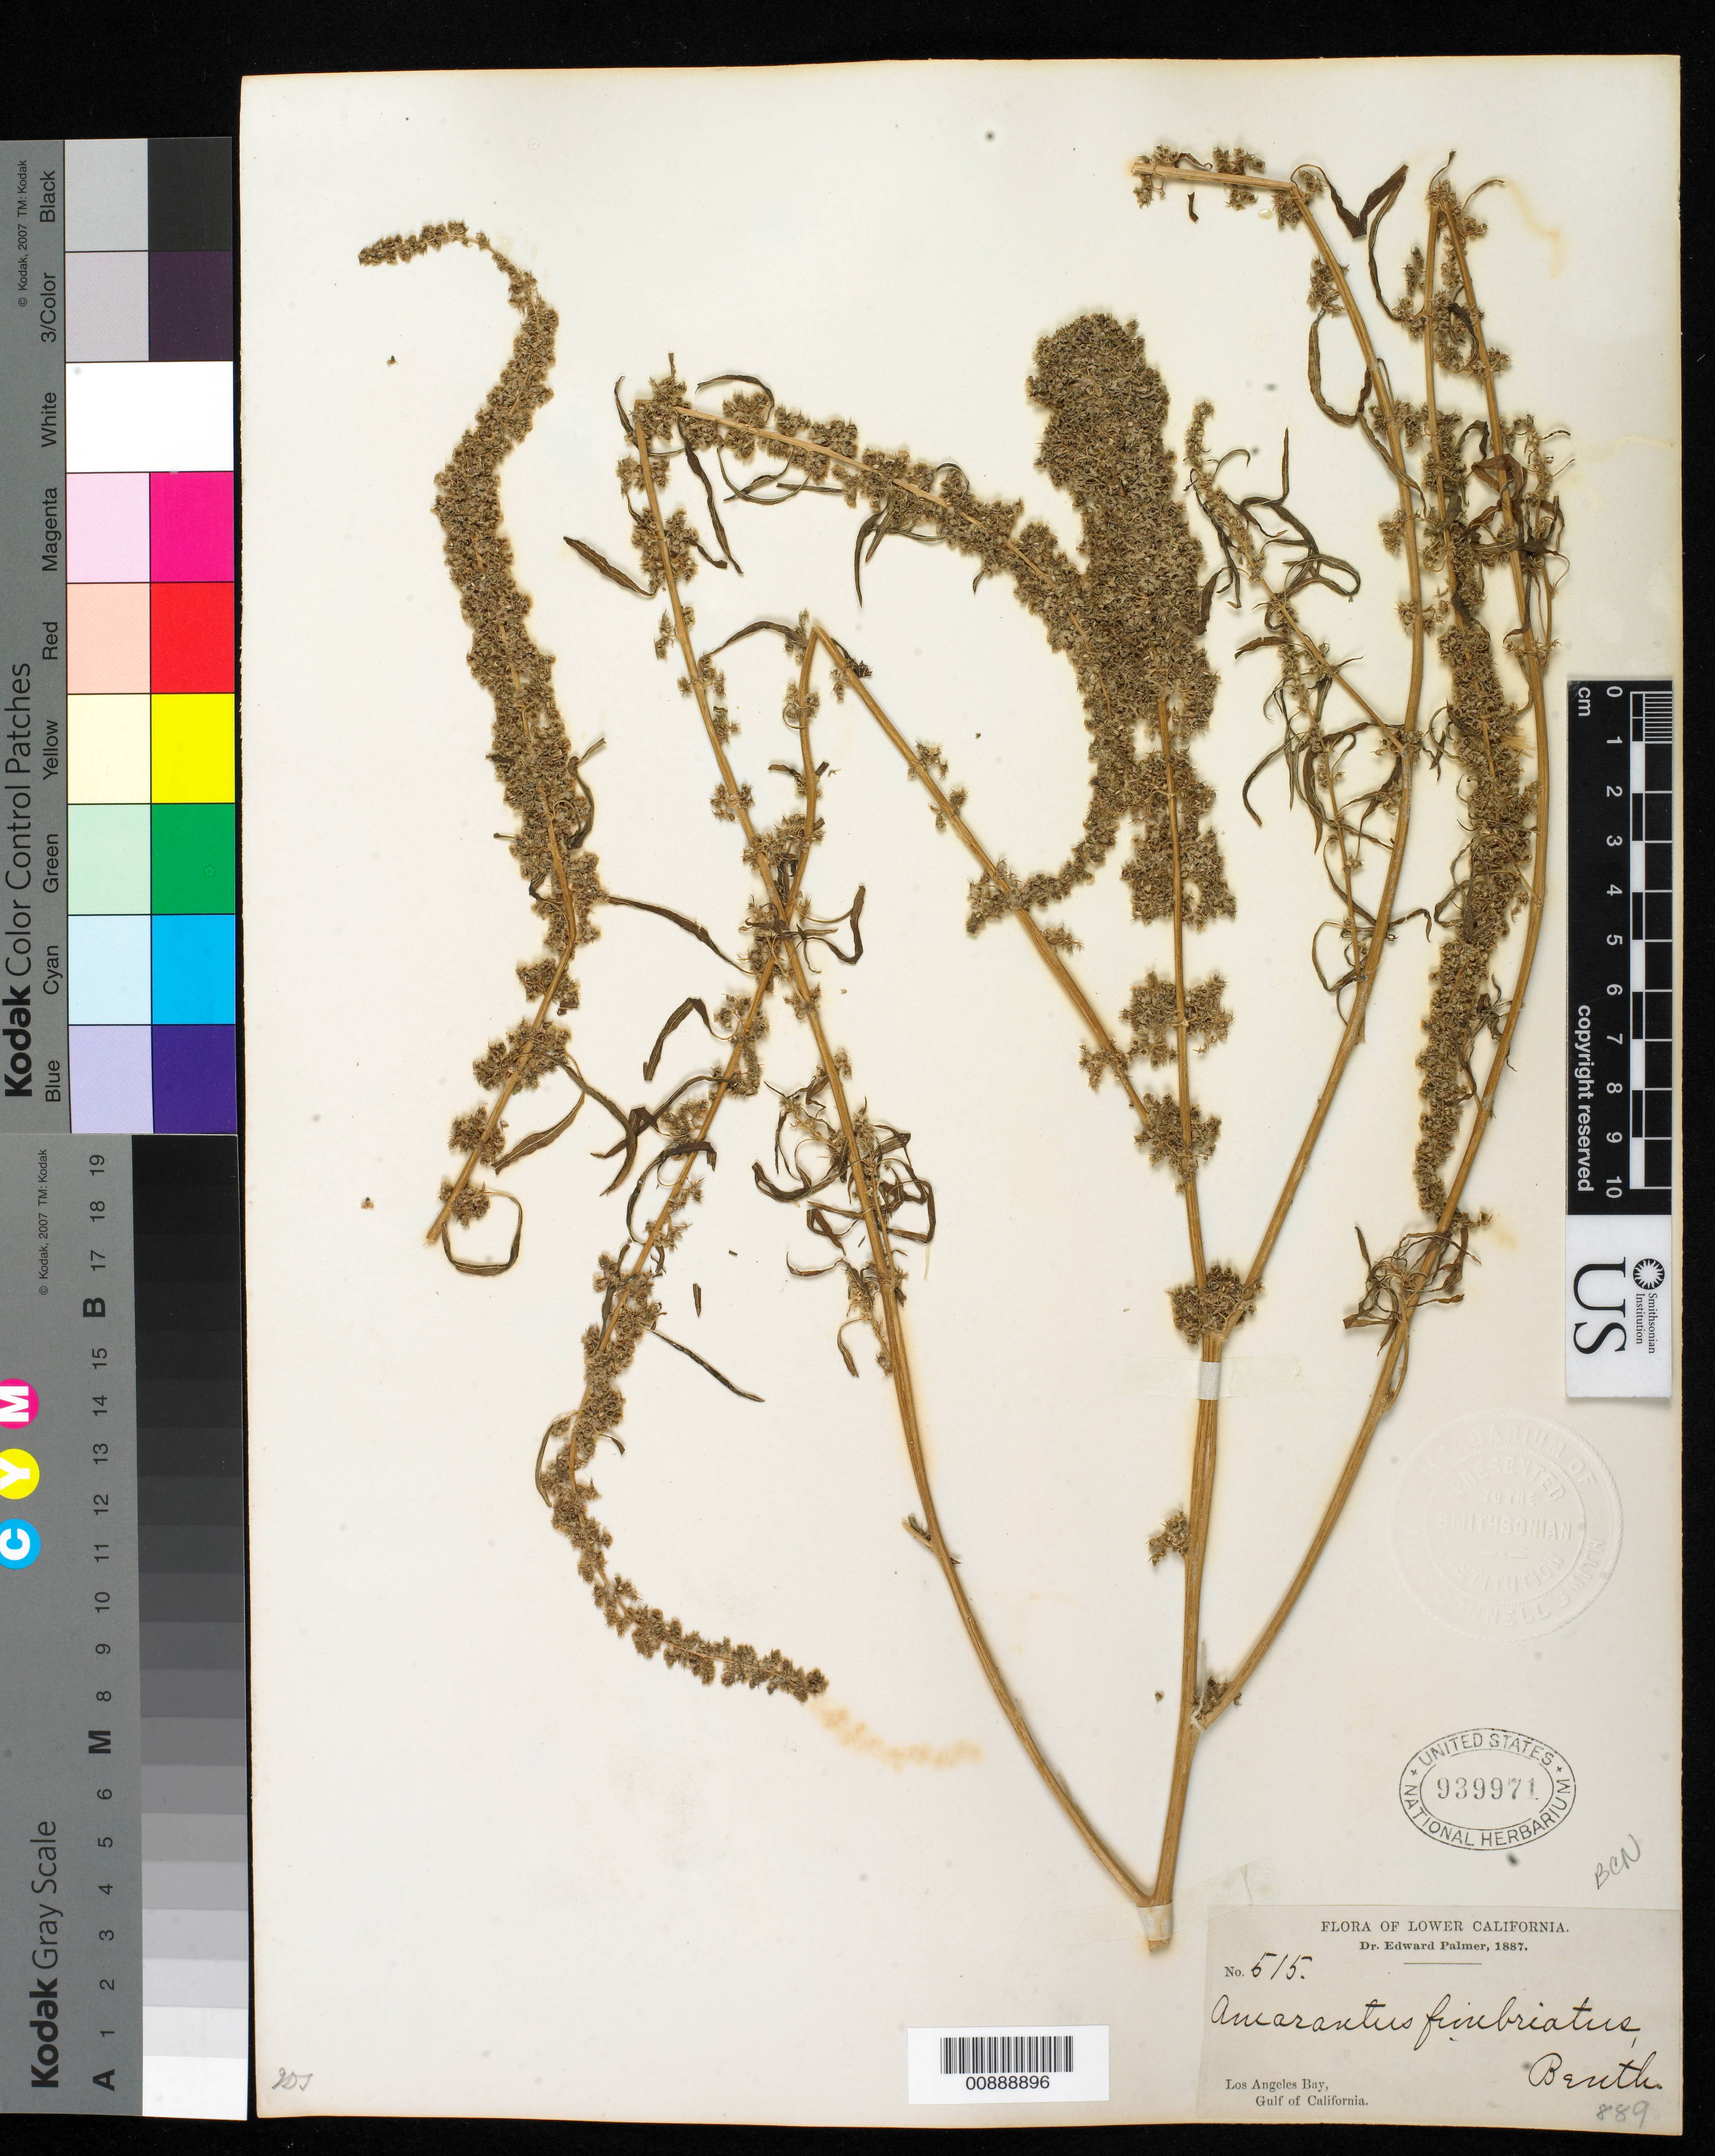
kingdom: Plantae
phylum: Tracheophyta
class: Magnoliopsida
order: Caryophyllales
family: Amaranthaceae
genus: Amaranthus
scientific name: Amaranthus fimbriatus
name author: (Torr.) Benth. ex S. Watson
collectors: E. Palmer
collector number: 515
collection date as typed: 1887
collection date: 1887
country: Mexico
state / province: Baja California Norte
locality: Los Angeles Bay, Baja California. Gulf of California.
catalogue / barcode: US 939971